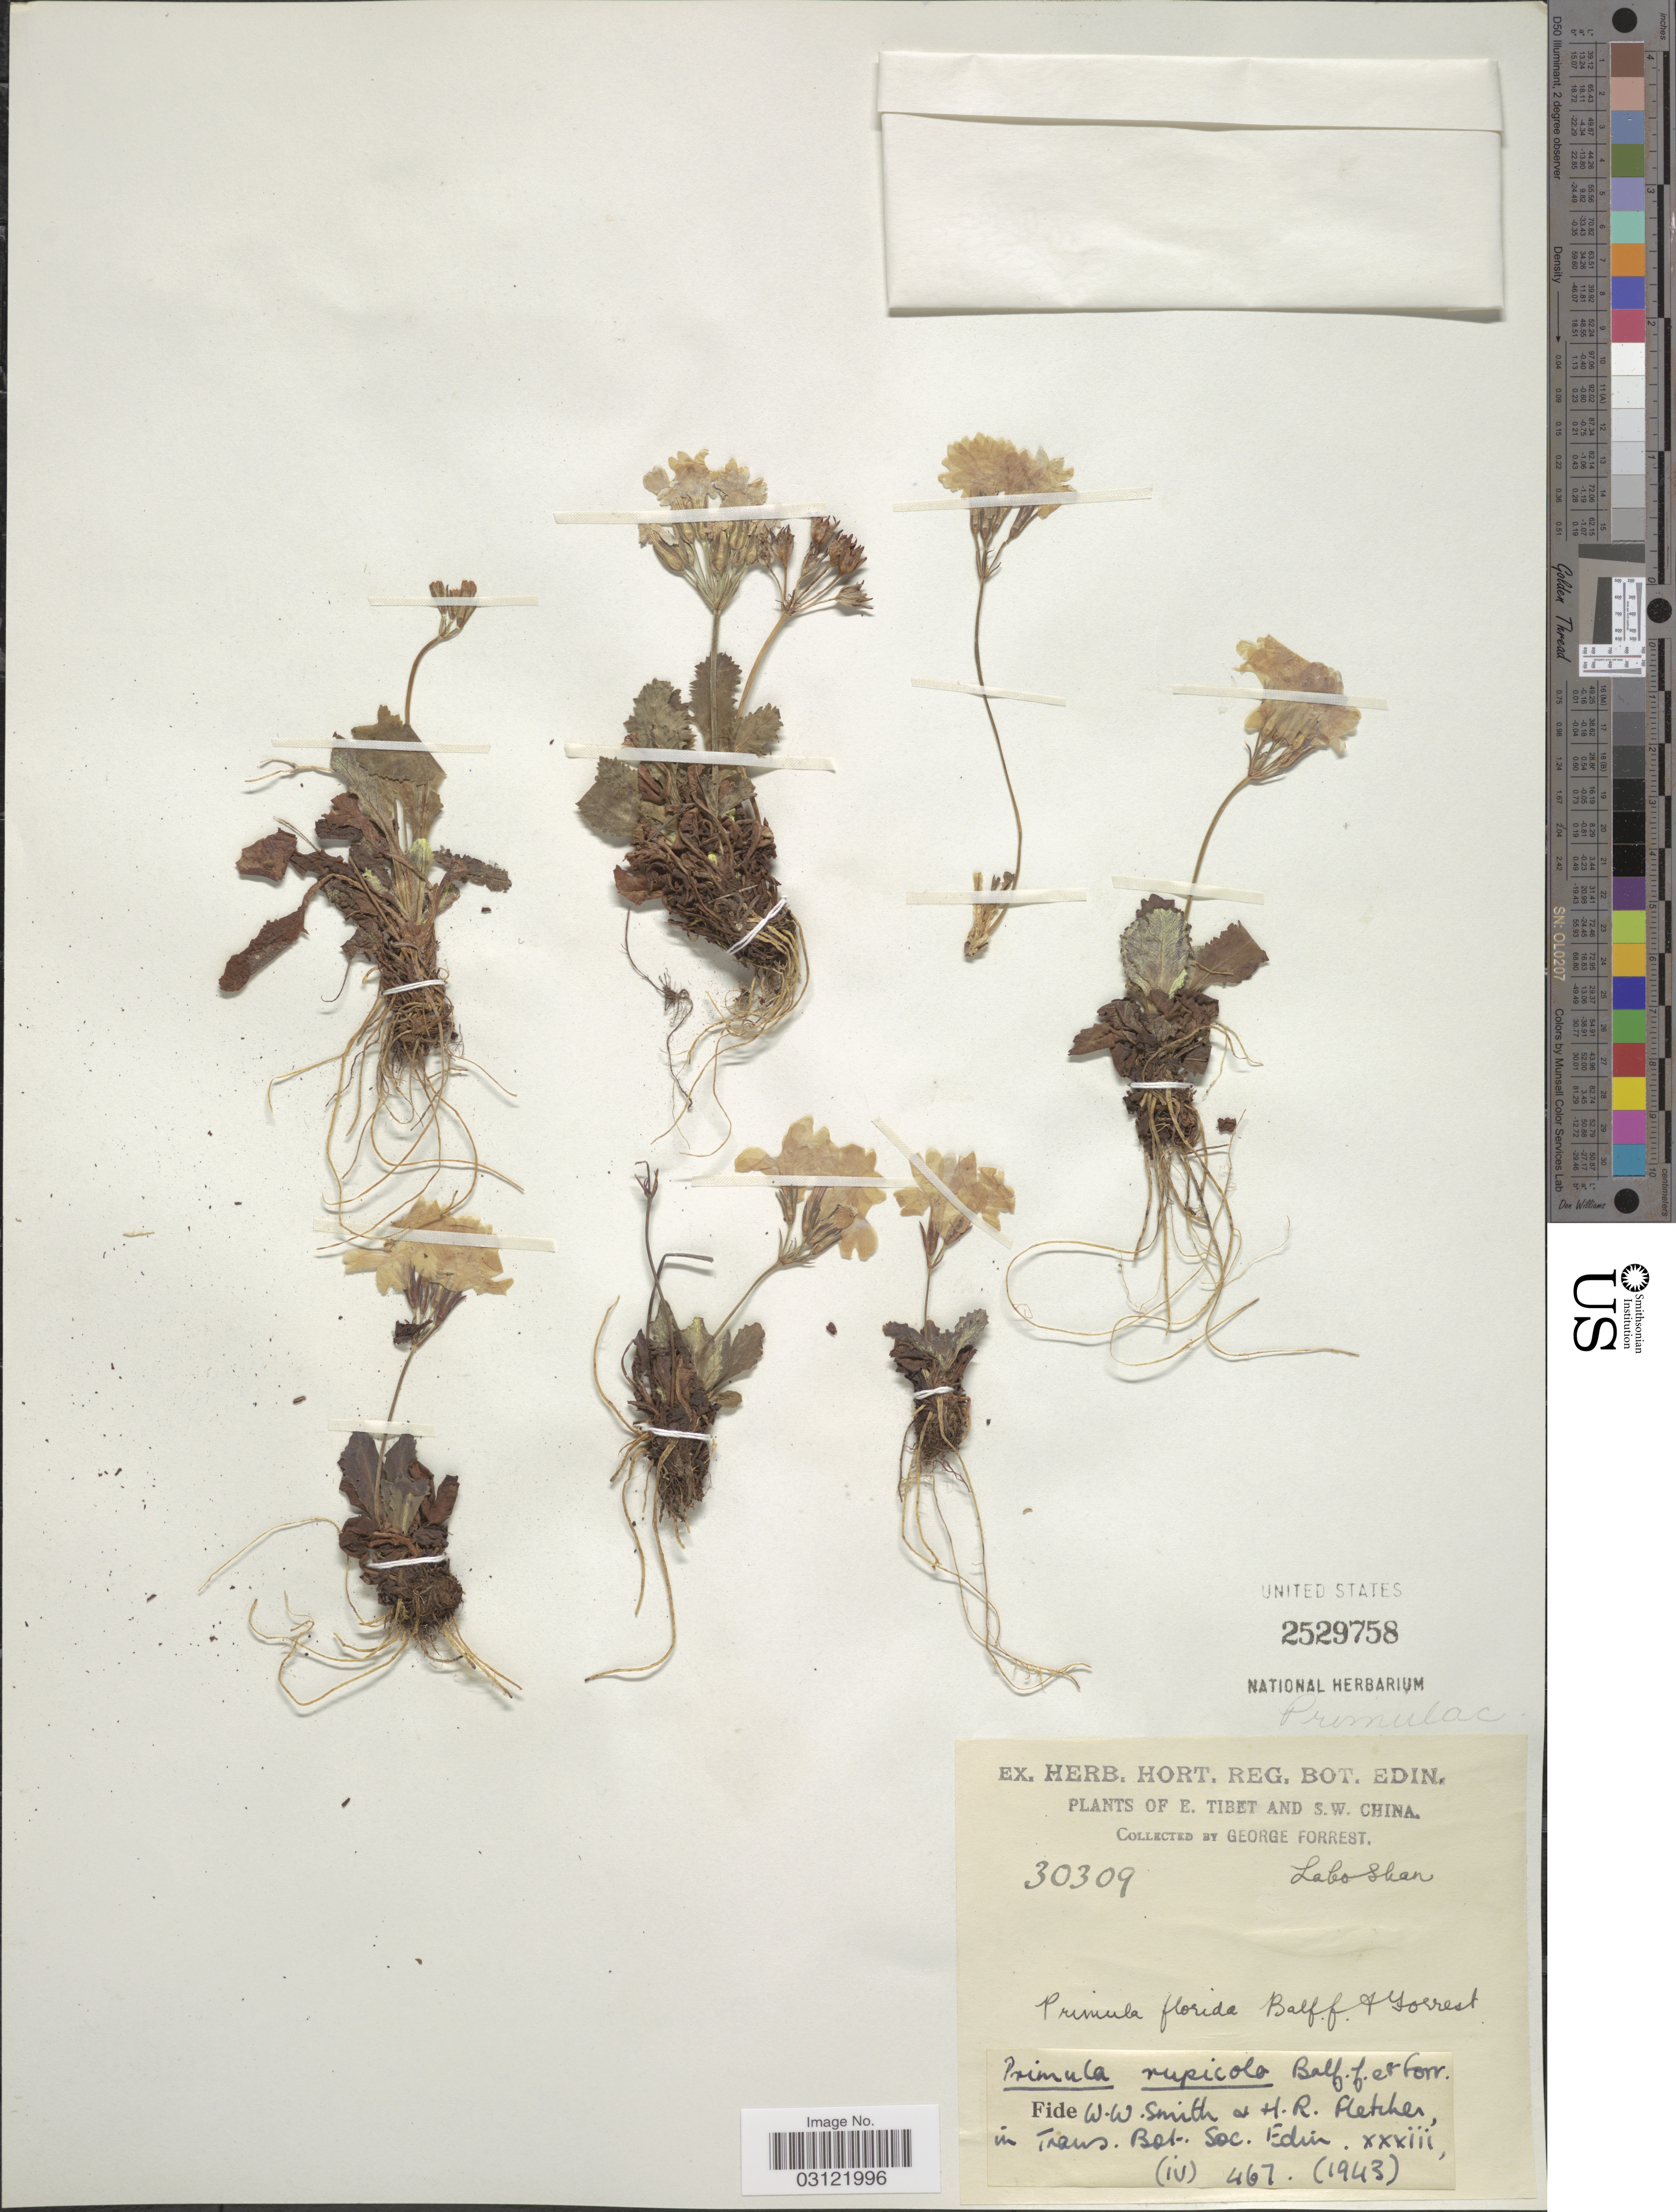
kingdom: Plantae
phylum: Tracheophyta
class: Magnoliopsida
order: Ericales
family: Primulaceae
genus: Primula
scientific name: Primula rupicola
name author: Balf. f. & Forrest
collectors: G. Forrest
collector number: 30309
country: China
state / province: Xizang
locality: E. Tibet and S.W. China. Labo Shan.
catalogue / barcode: US 2529758